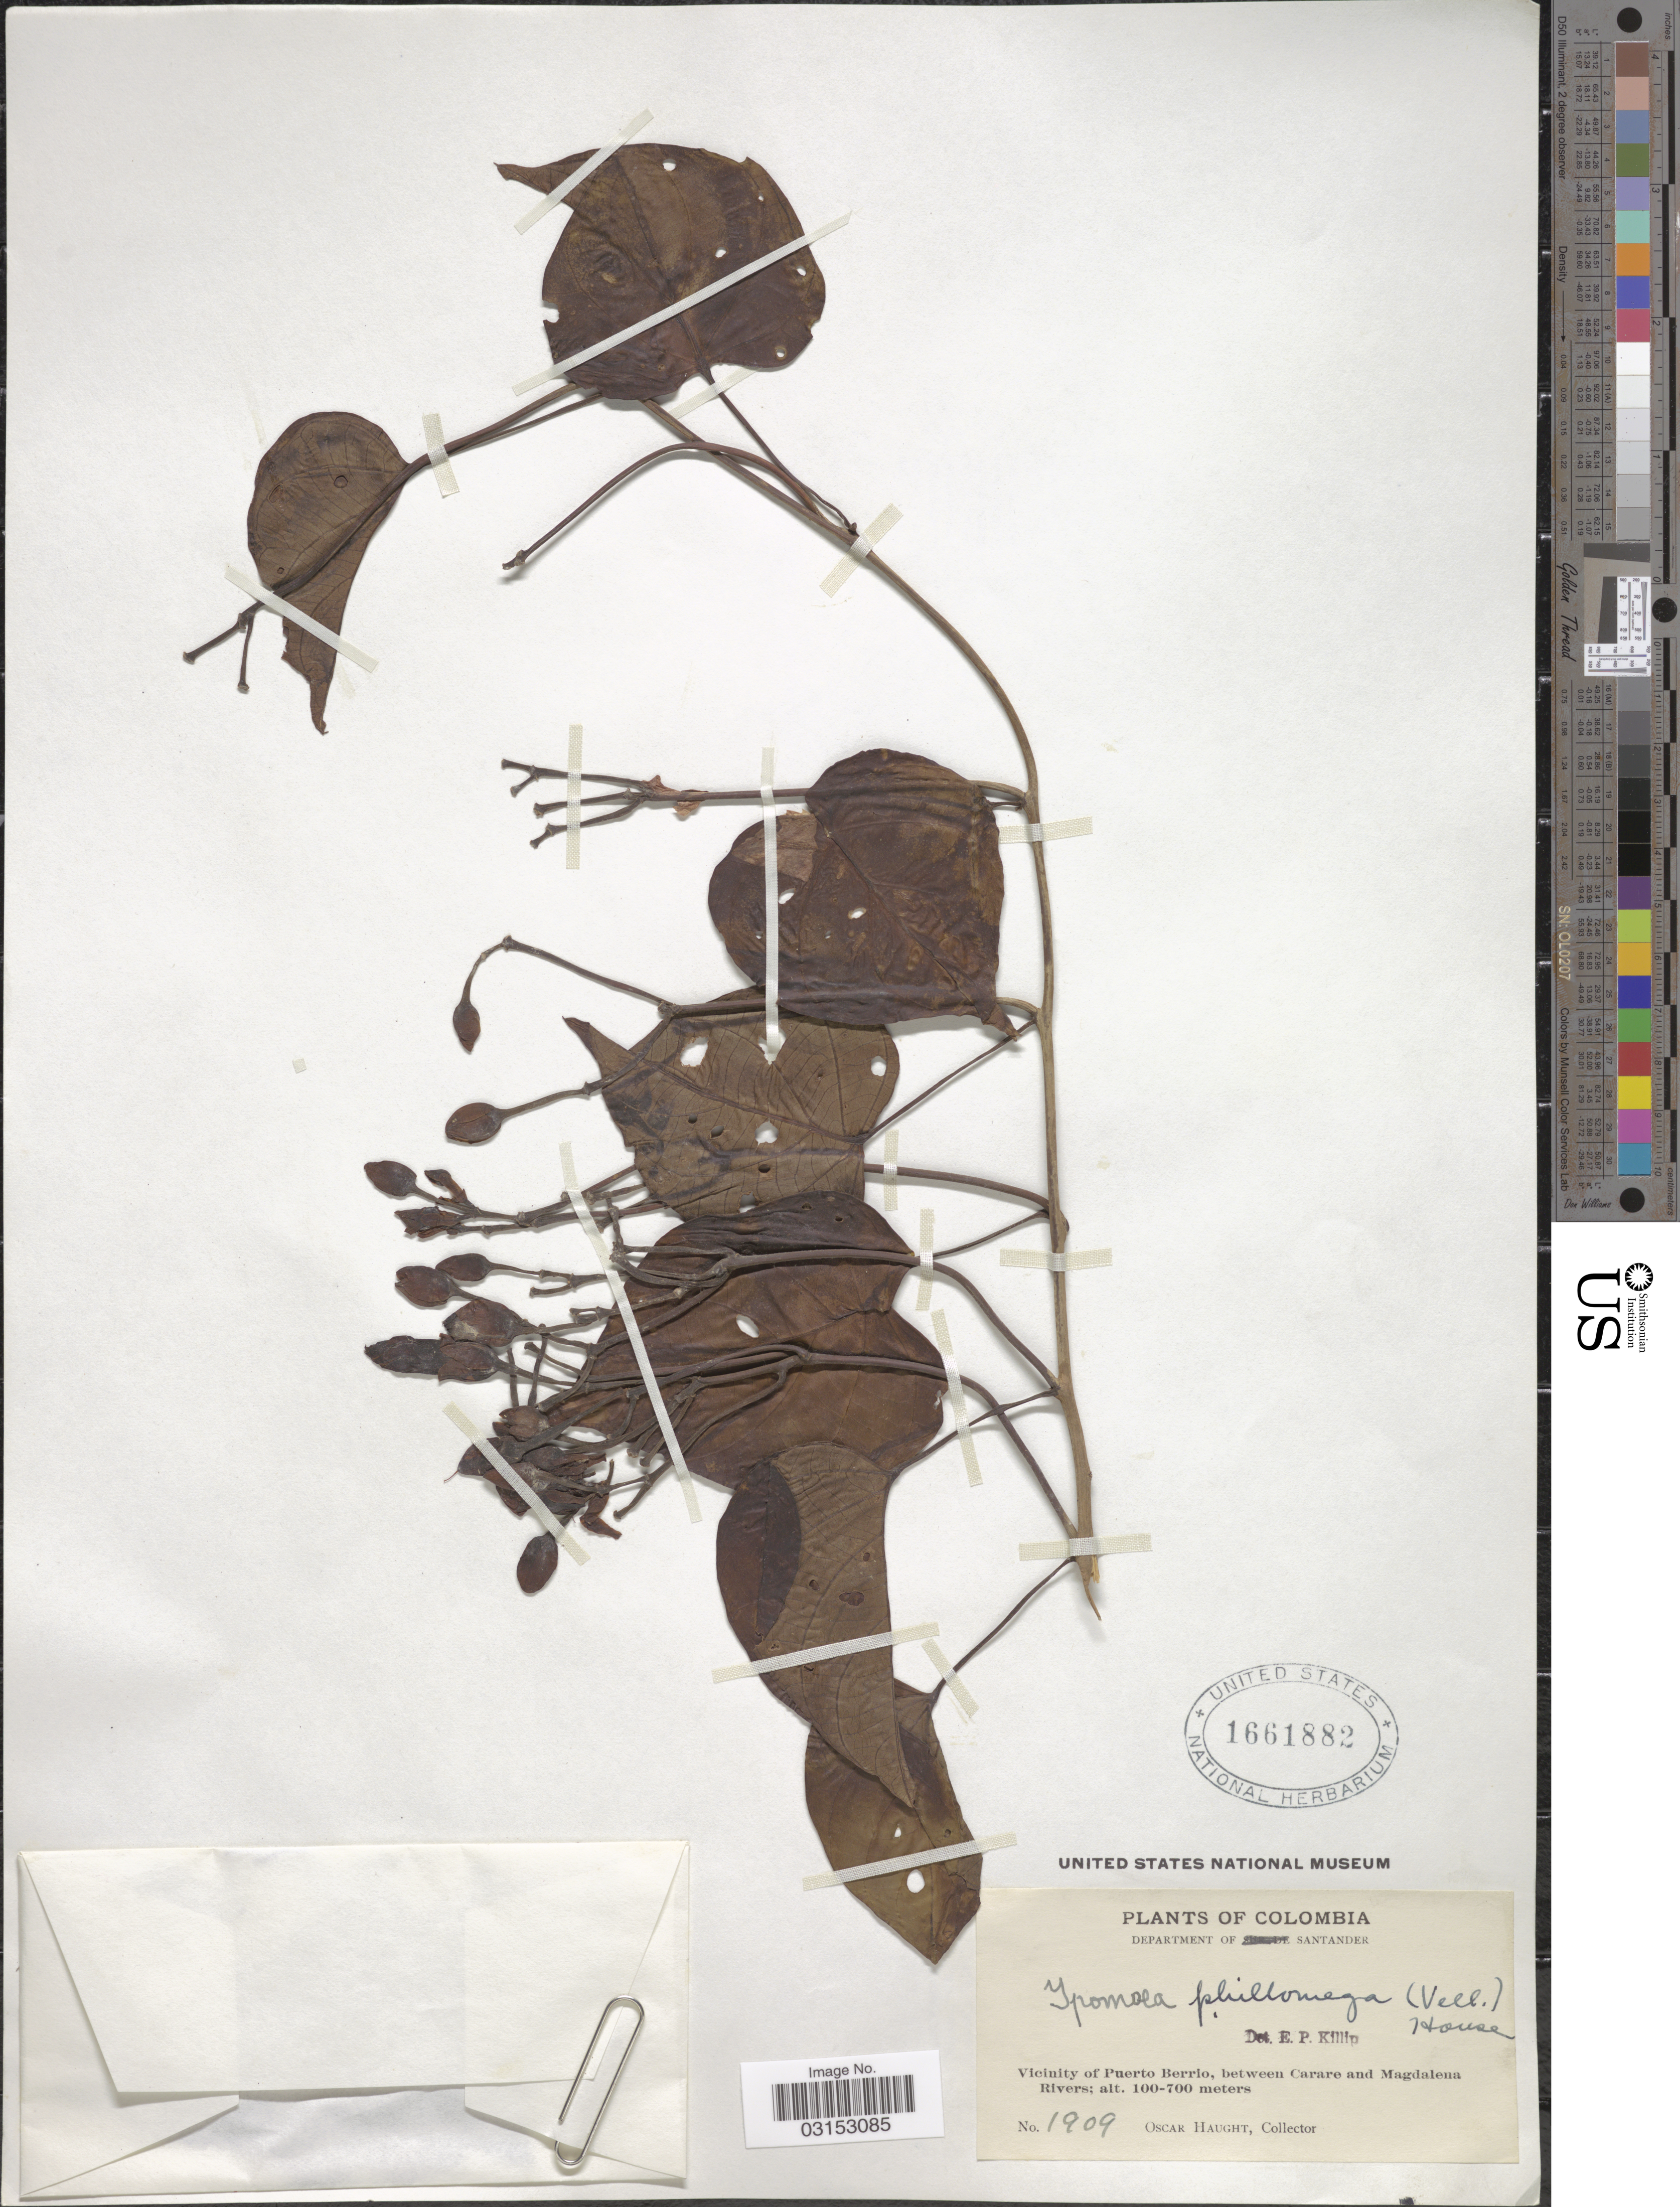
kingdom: Plantae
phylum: Tracheophyta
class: Magnoliopsida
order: Solanales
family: Convolvulaceae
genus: Ipomoea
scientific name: Ipomoea pterodes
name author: Choisy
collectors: O. L. Haught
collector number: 1909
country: Colombia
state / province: Santander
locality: Department of Santander, Vicinity of Puerto Berrio, between Carare and Magdalena Rivers.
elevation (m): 100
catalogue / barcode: US 1661882